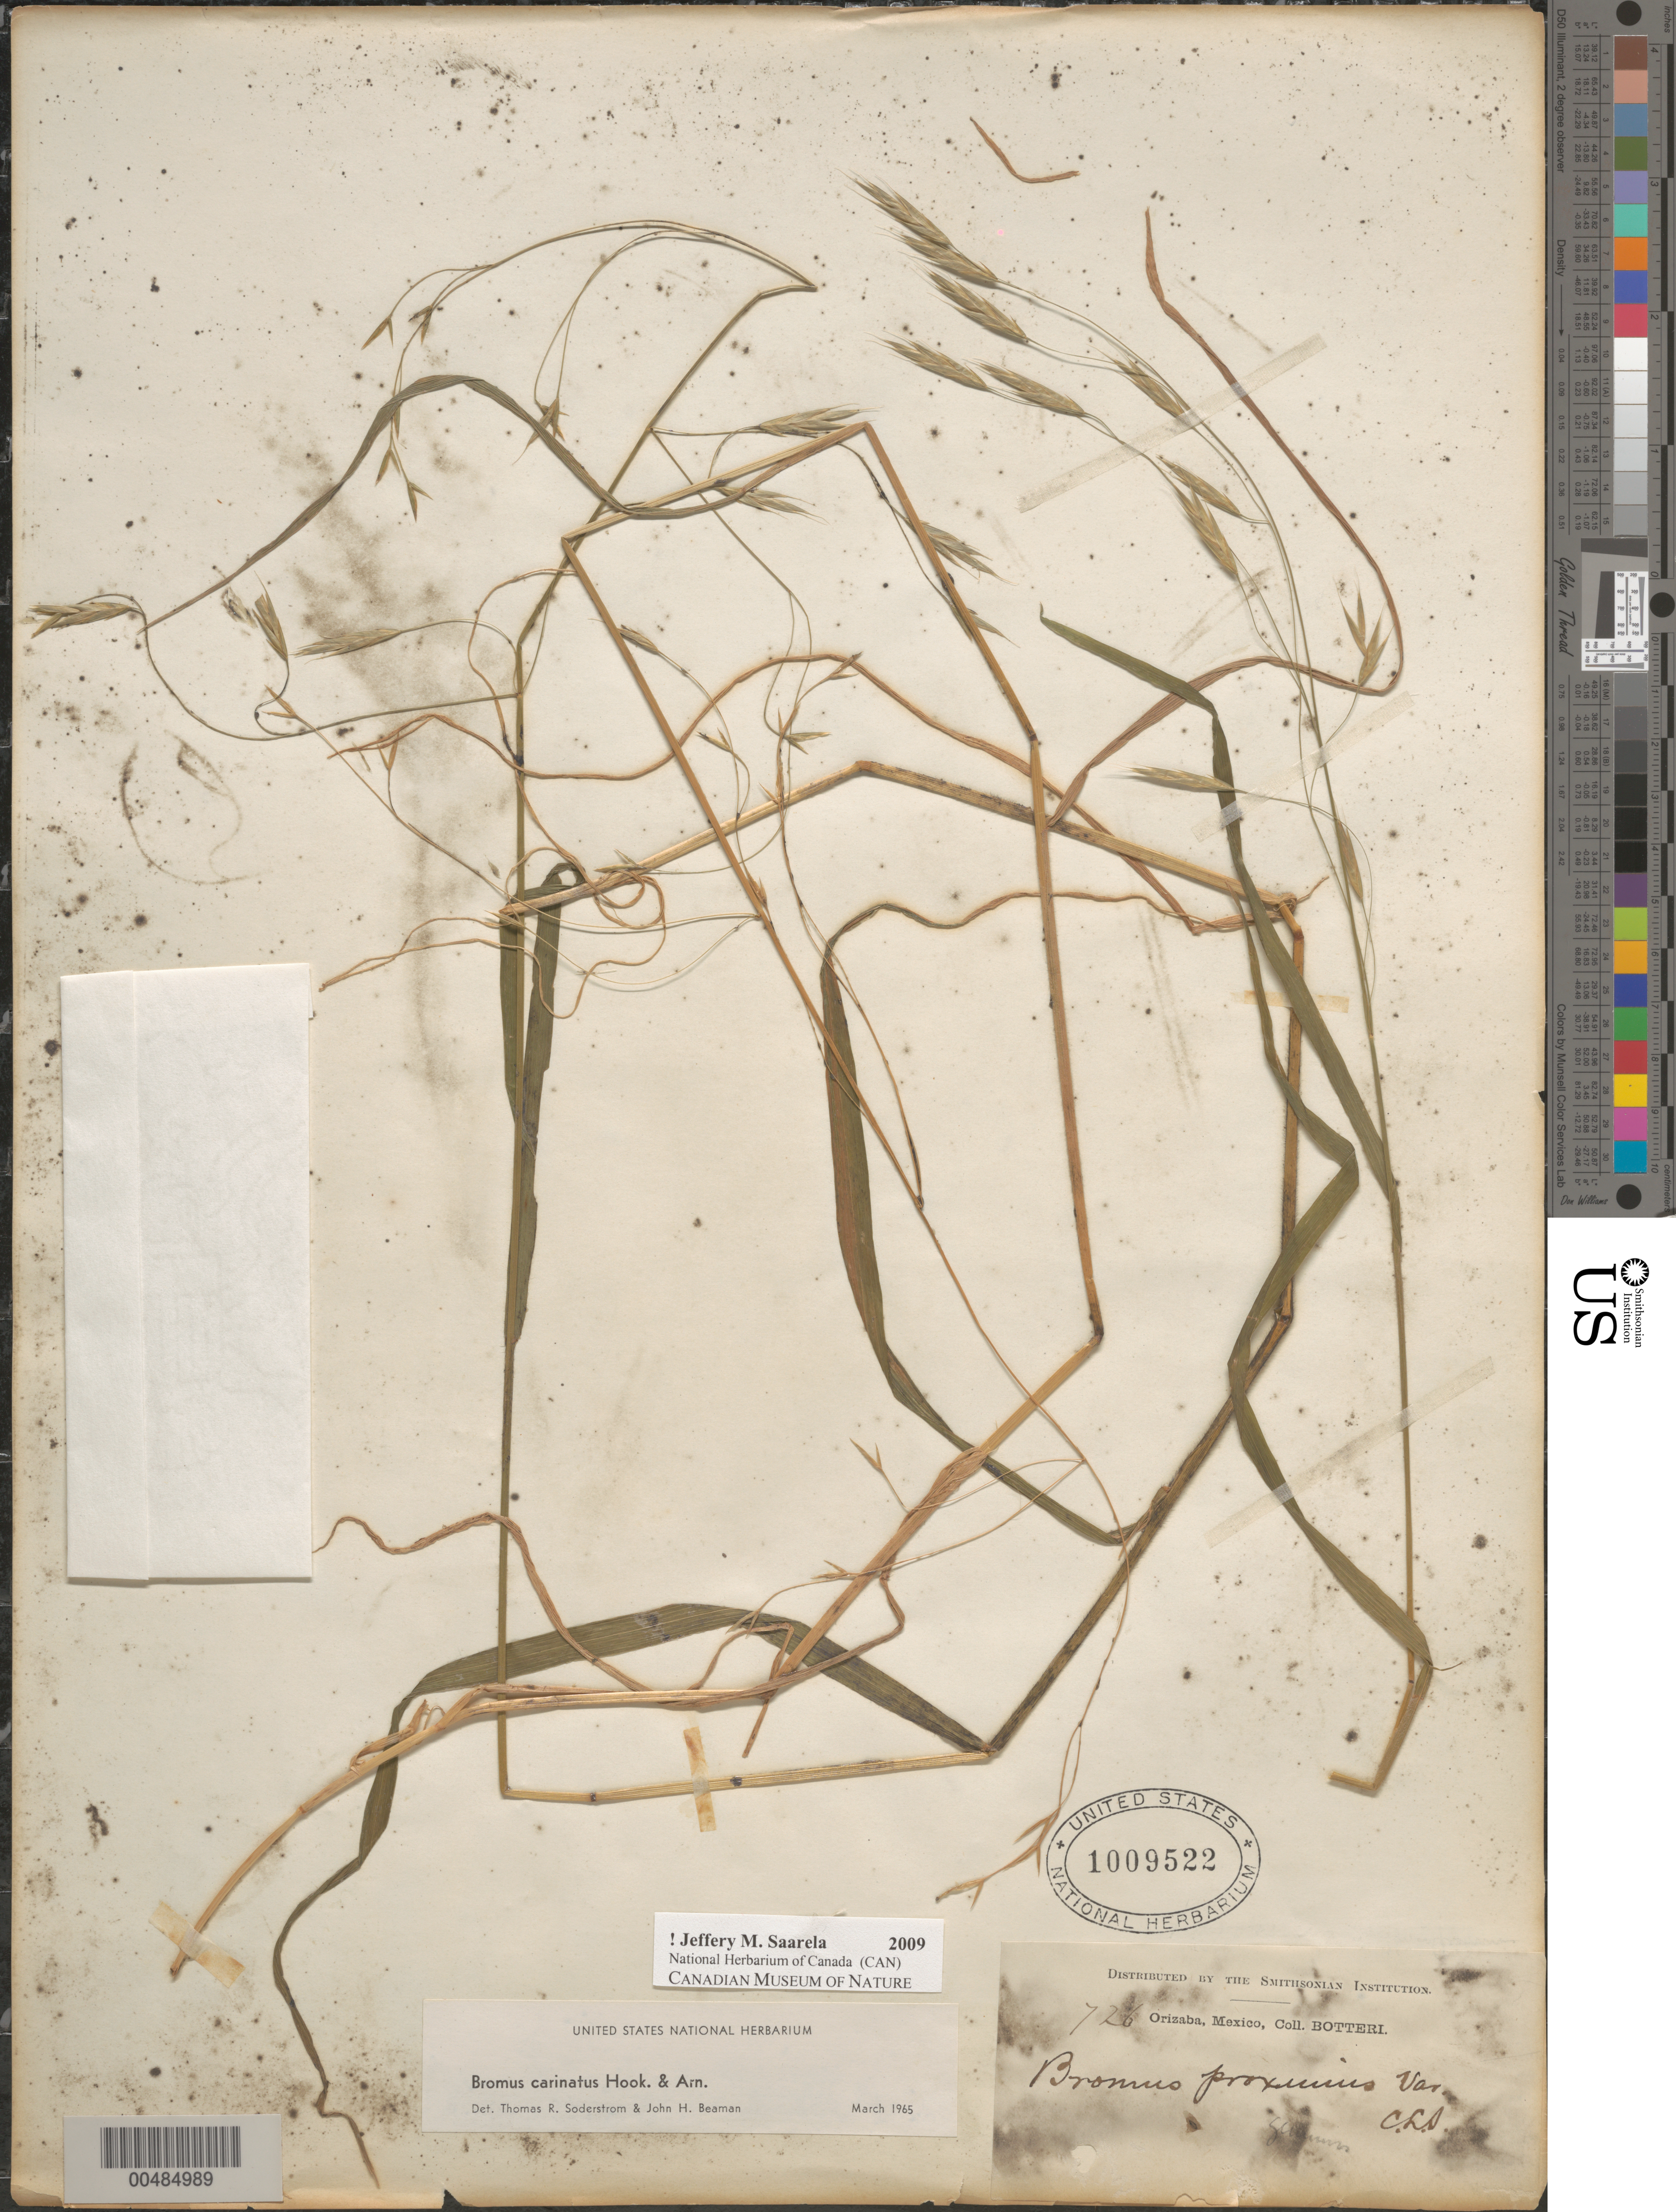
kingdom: Plantae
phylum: Tracheophyta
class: Liliopsida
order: Poales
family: Poaceae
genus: Bromus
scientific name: Bromus carinatus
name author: Hook. & Arn.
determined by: Soderstrom, T. R.; Beaman, J. H.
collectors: -. Botteri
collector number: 726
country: Mexico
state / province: Veracruz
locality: Orizaba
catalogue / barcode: US 1009522